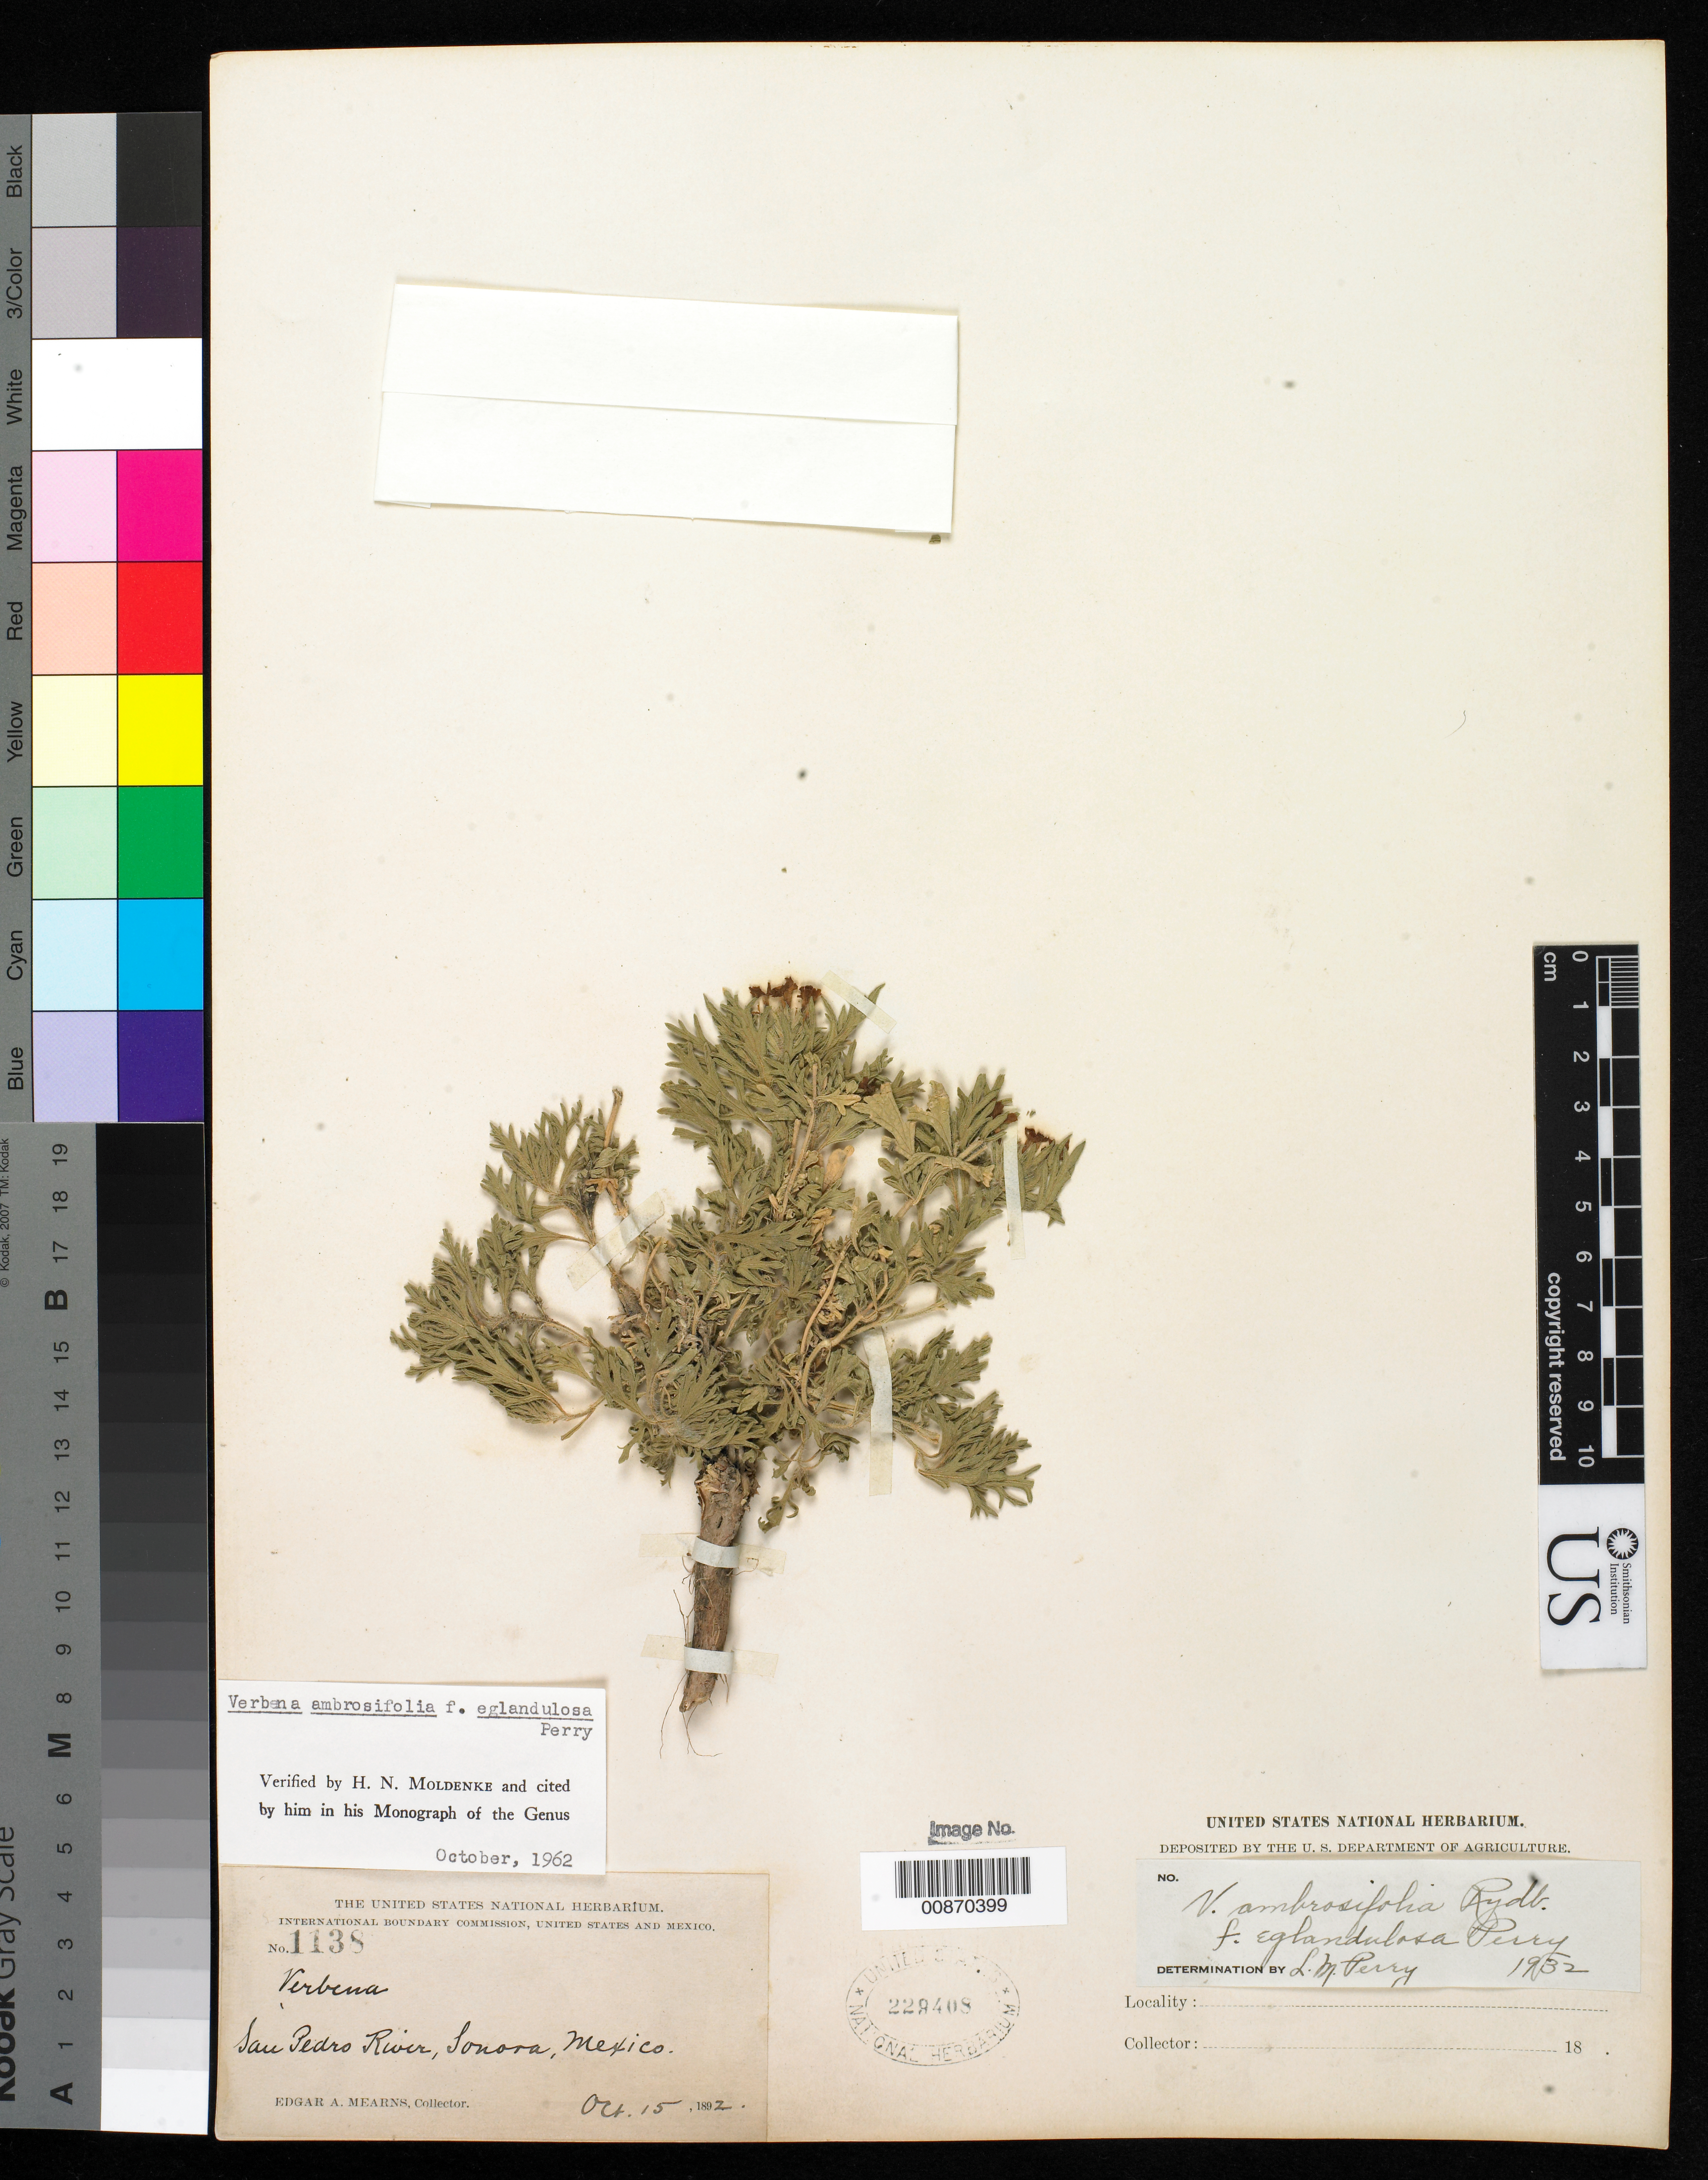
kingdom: Plantae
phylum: Tracheophyta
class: Magnoliopsida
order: Lamiales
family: Verbenaceae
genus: Verbena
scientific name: Verbena ambrosiifolia f. eglandulosa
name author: Rydb. ex Small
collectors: E. A. Mearns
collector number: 1138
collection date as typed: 15 Oct 1892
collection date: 1892-10-15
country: Mexico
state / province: Sonora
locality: San Pedro River, Sonora.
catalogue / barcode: US 229408